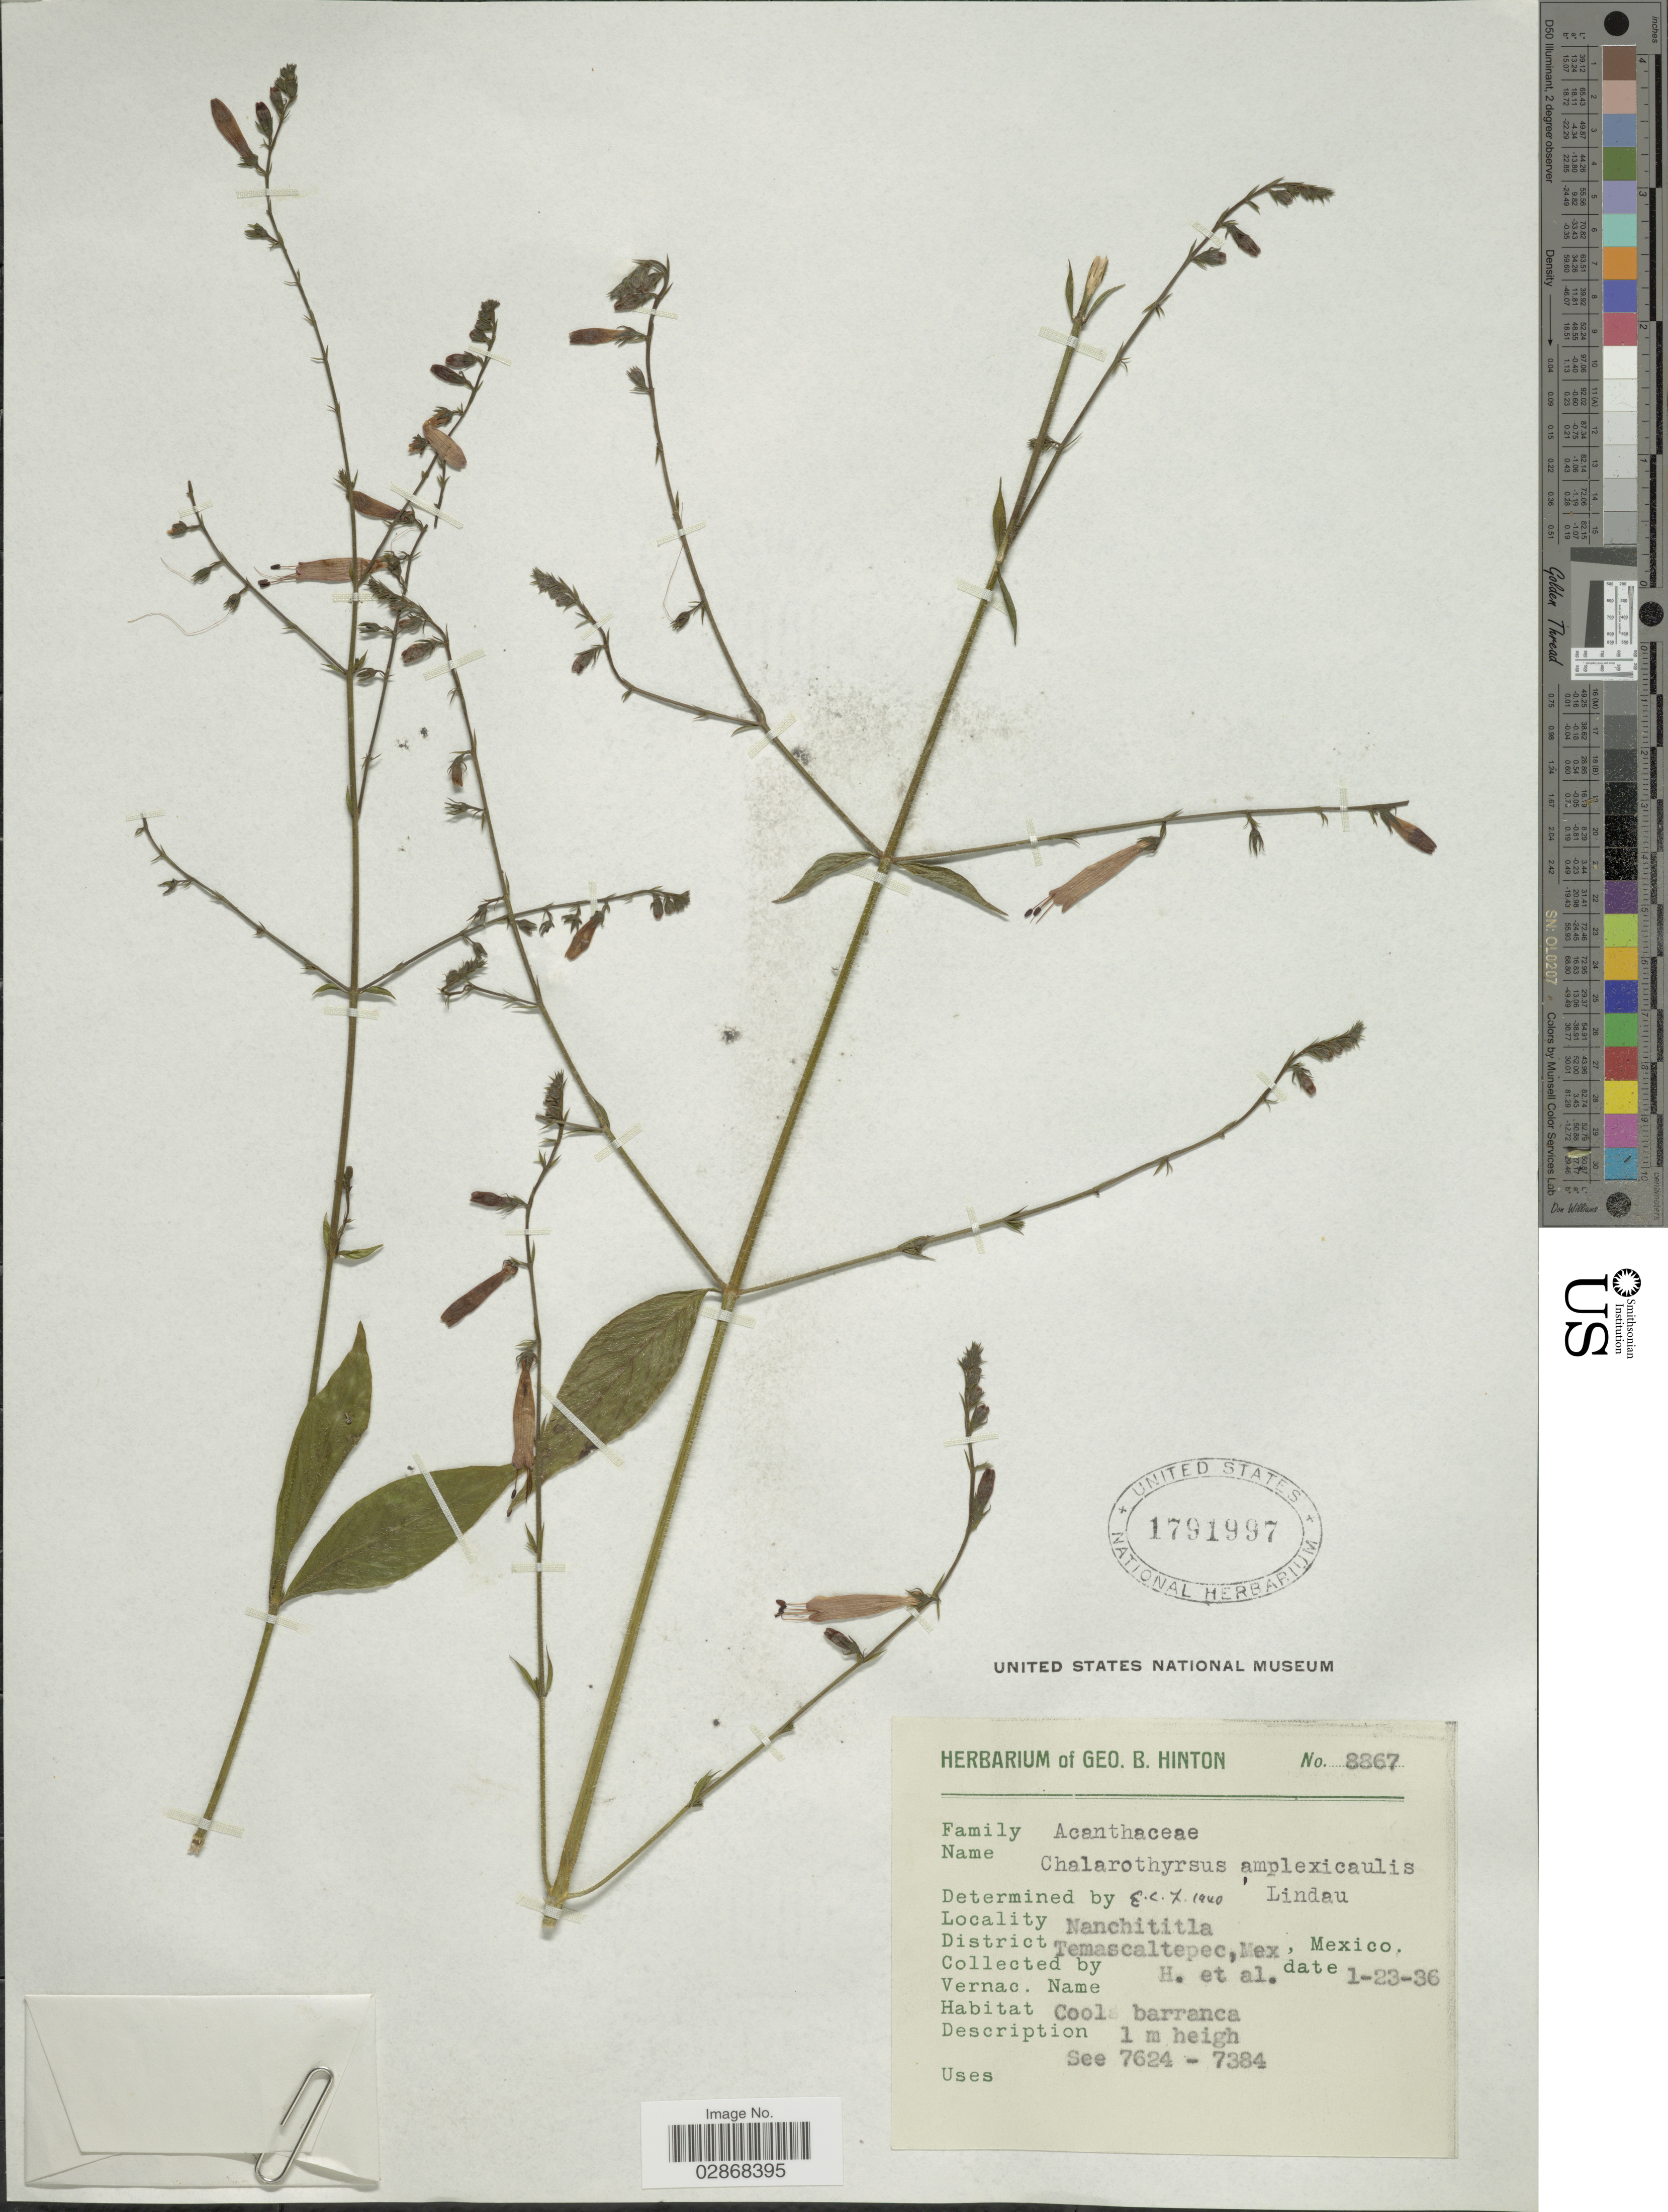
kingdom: Plantae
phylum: Tracheophyta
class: Magnoliopsida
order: Lamiales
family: Acanthaceae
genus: Chalarothyrsus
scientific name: Chalarothyrsus amplexicaulis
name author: Lindau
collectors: G. B. Hinton & et al.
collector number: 8867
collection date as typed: Transcribed d/m/y: 23/1/36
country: Mexico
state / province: México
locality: Nanchititla. District Temascaltepec.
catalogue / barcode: US 1791997